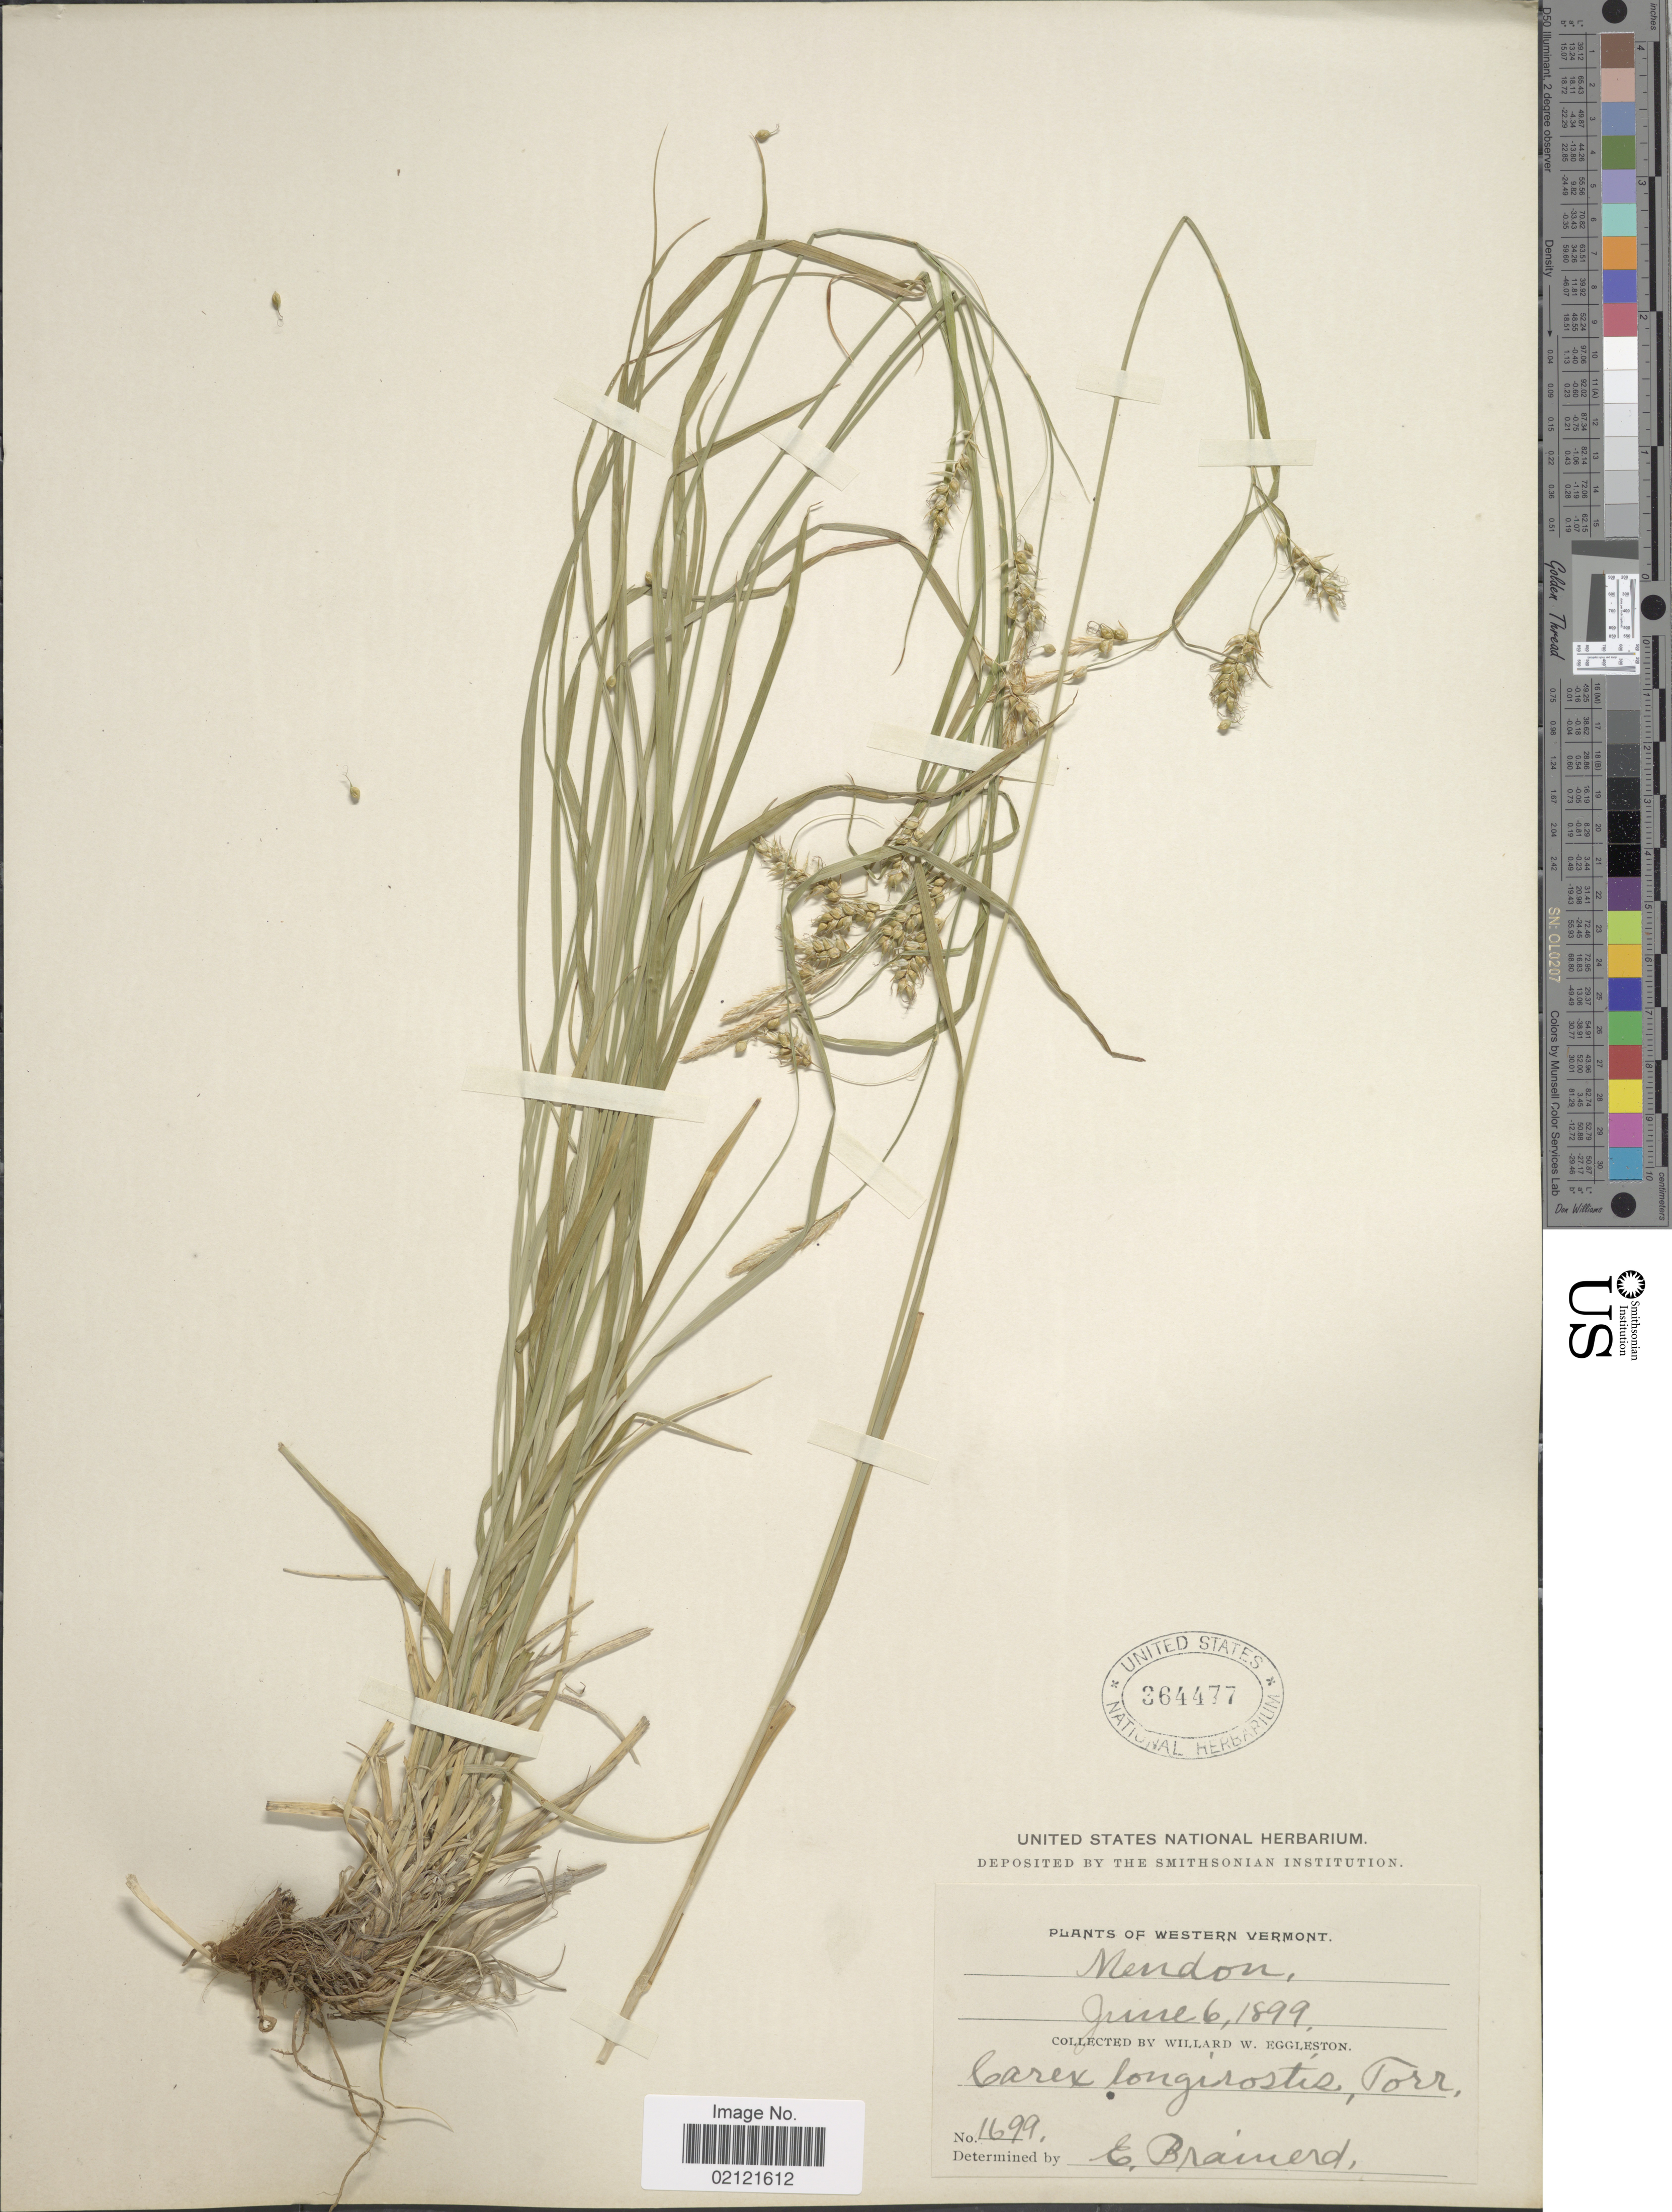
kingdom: Plantae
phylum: Tracheophyta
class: Liliopsida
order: Poales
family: Cyperaceae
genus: Carex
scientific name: Carex sprengelii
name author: Dewey ex Spreng.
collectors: W. W. Eggleston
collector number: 1699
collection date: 1899-06-06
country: United States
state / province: Vermont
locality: Western Vermont, Mendon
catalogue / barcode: US 364477